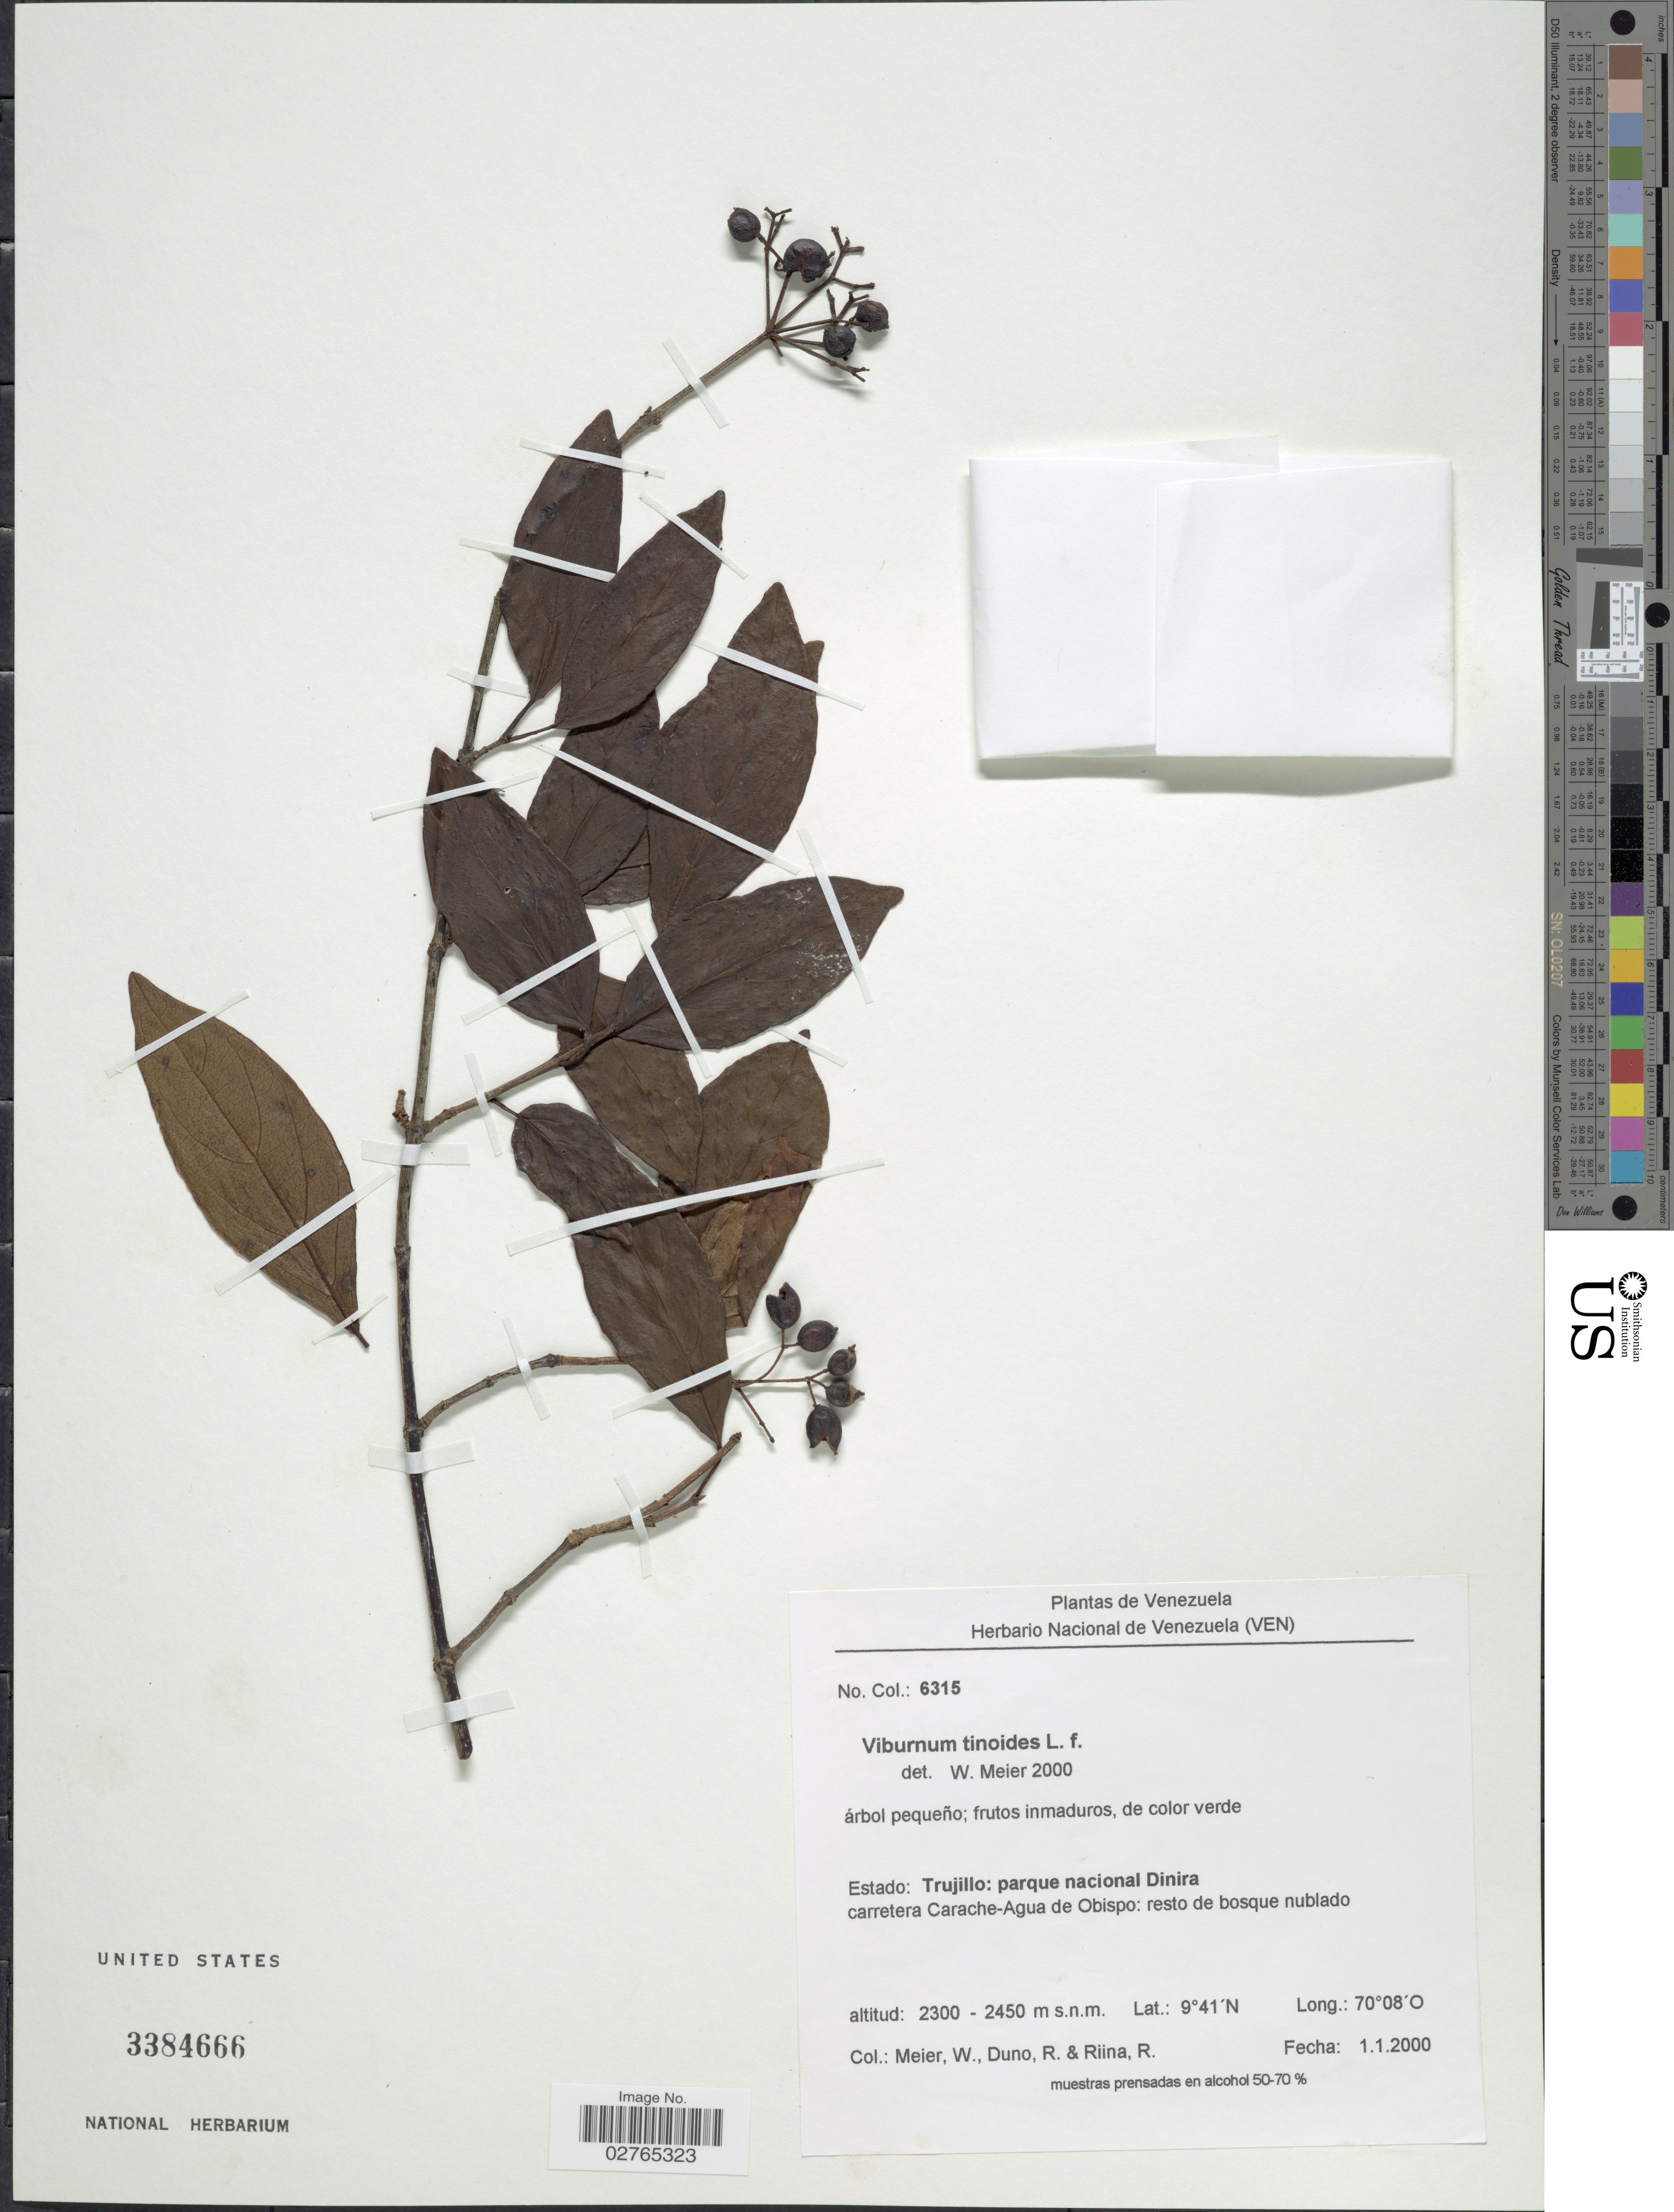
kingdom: Plantae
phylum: Tracheophyta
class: Magnoliopsida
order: Dipsacales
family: Viburnaceae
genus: Viburnum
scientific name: Viburnum tinoides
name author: L. f.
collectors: W. Meier, R. Duno de Stefano & R. Riina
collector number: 6315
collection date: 2000-01-01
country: Venezuela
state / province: Trujillo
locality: Parque nacional Dinira. Carretera Carache-Agua de Obispo: resto de bosque nublado.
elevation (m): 2300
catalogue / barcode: US 3384666